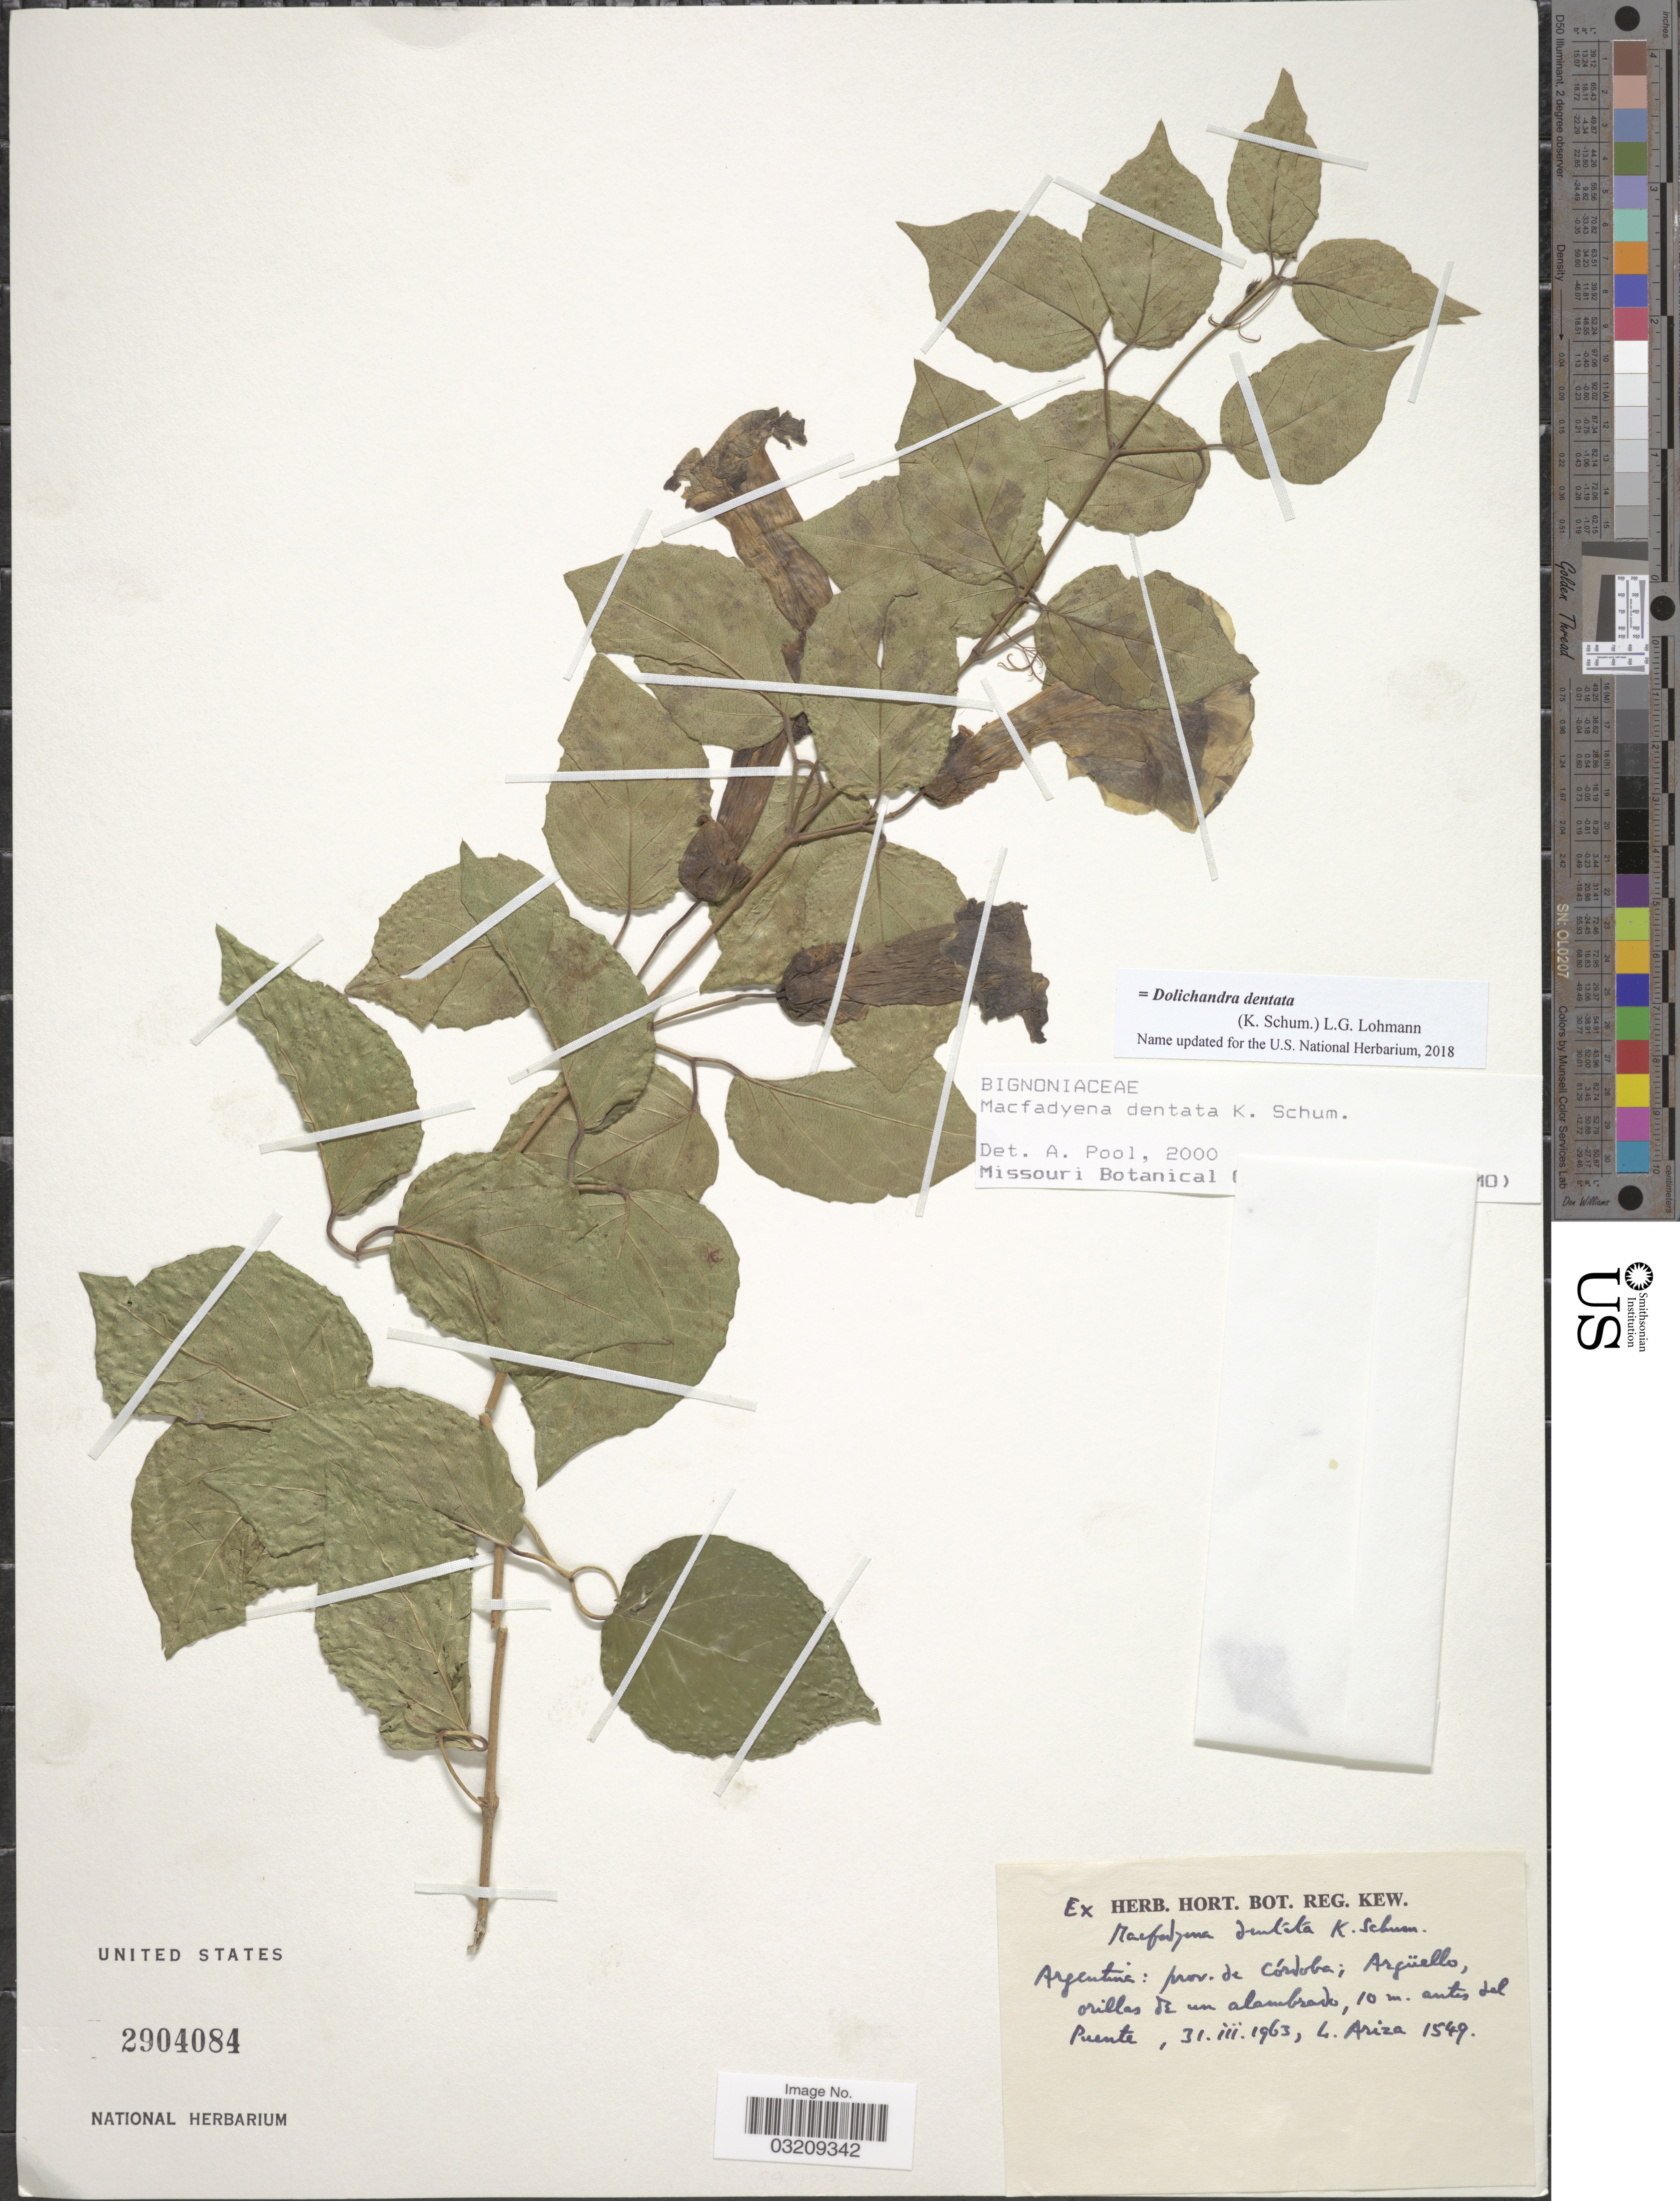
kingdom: Plantae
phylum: Tracheophyta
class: Magnoliopsida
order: Lamiales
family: Bignoniaceae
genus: Dolichandra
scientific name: Dolichandra dentata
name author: (K. Schum.) L.G. Lohmann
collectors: L. Ariza-Espinar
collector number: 1549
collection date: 1963-03-31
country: Argentina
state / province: Cordoba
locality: Argüello, orillas de un alambrado, 10 m. antes del Puente.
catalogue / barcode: US 2904084